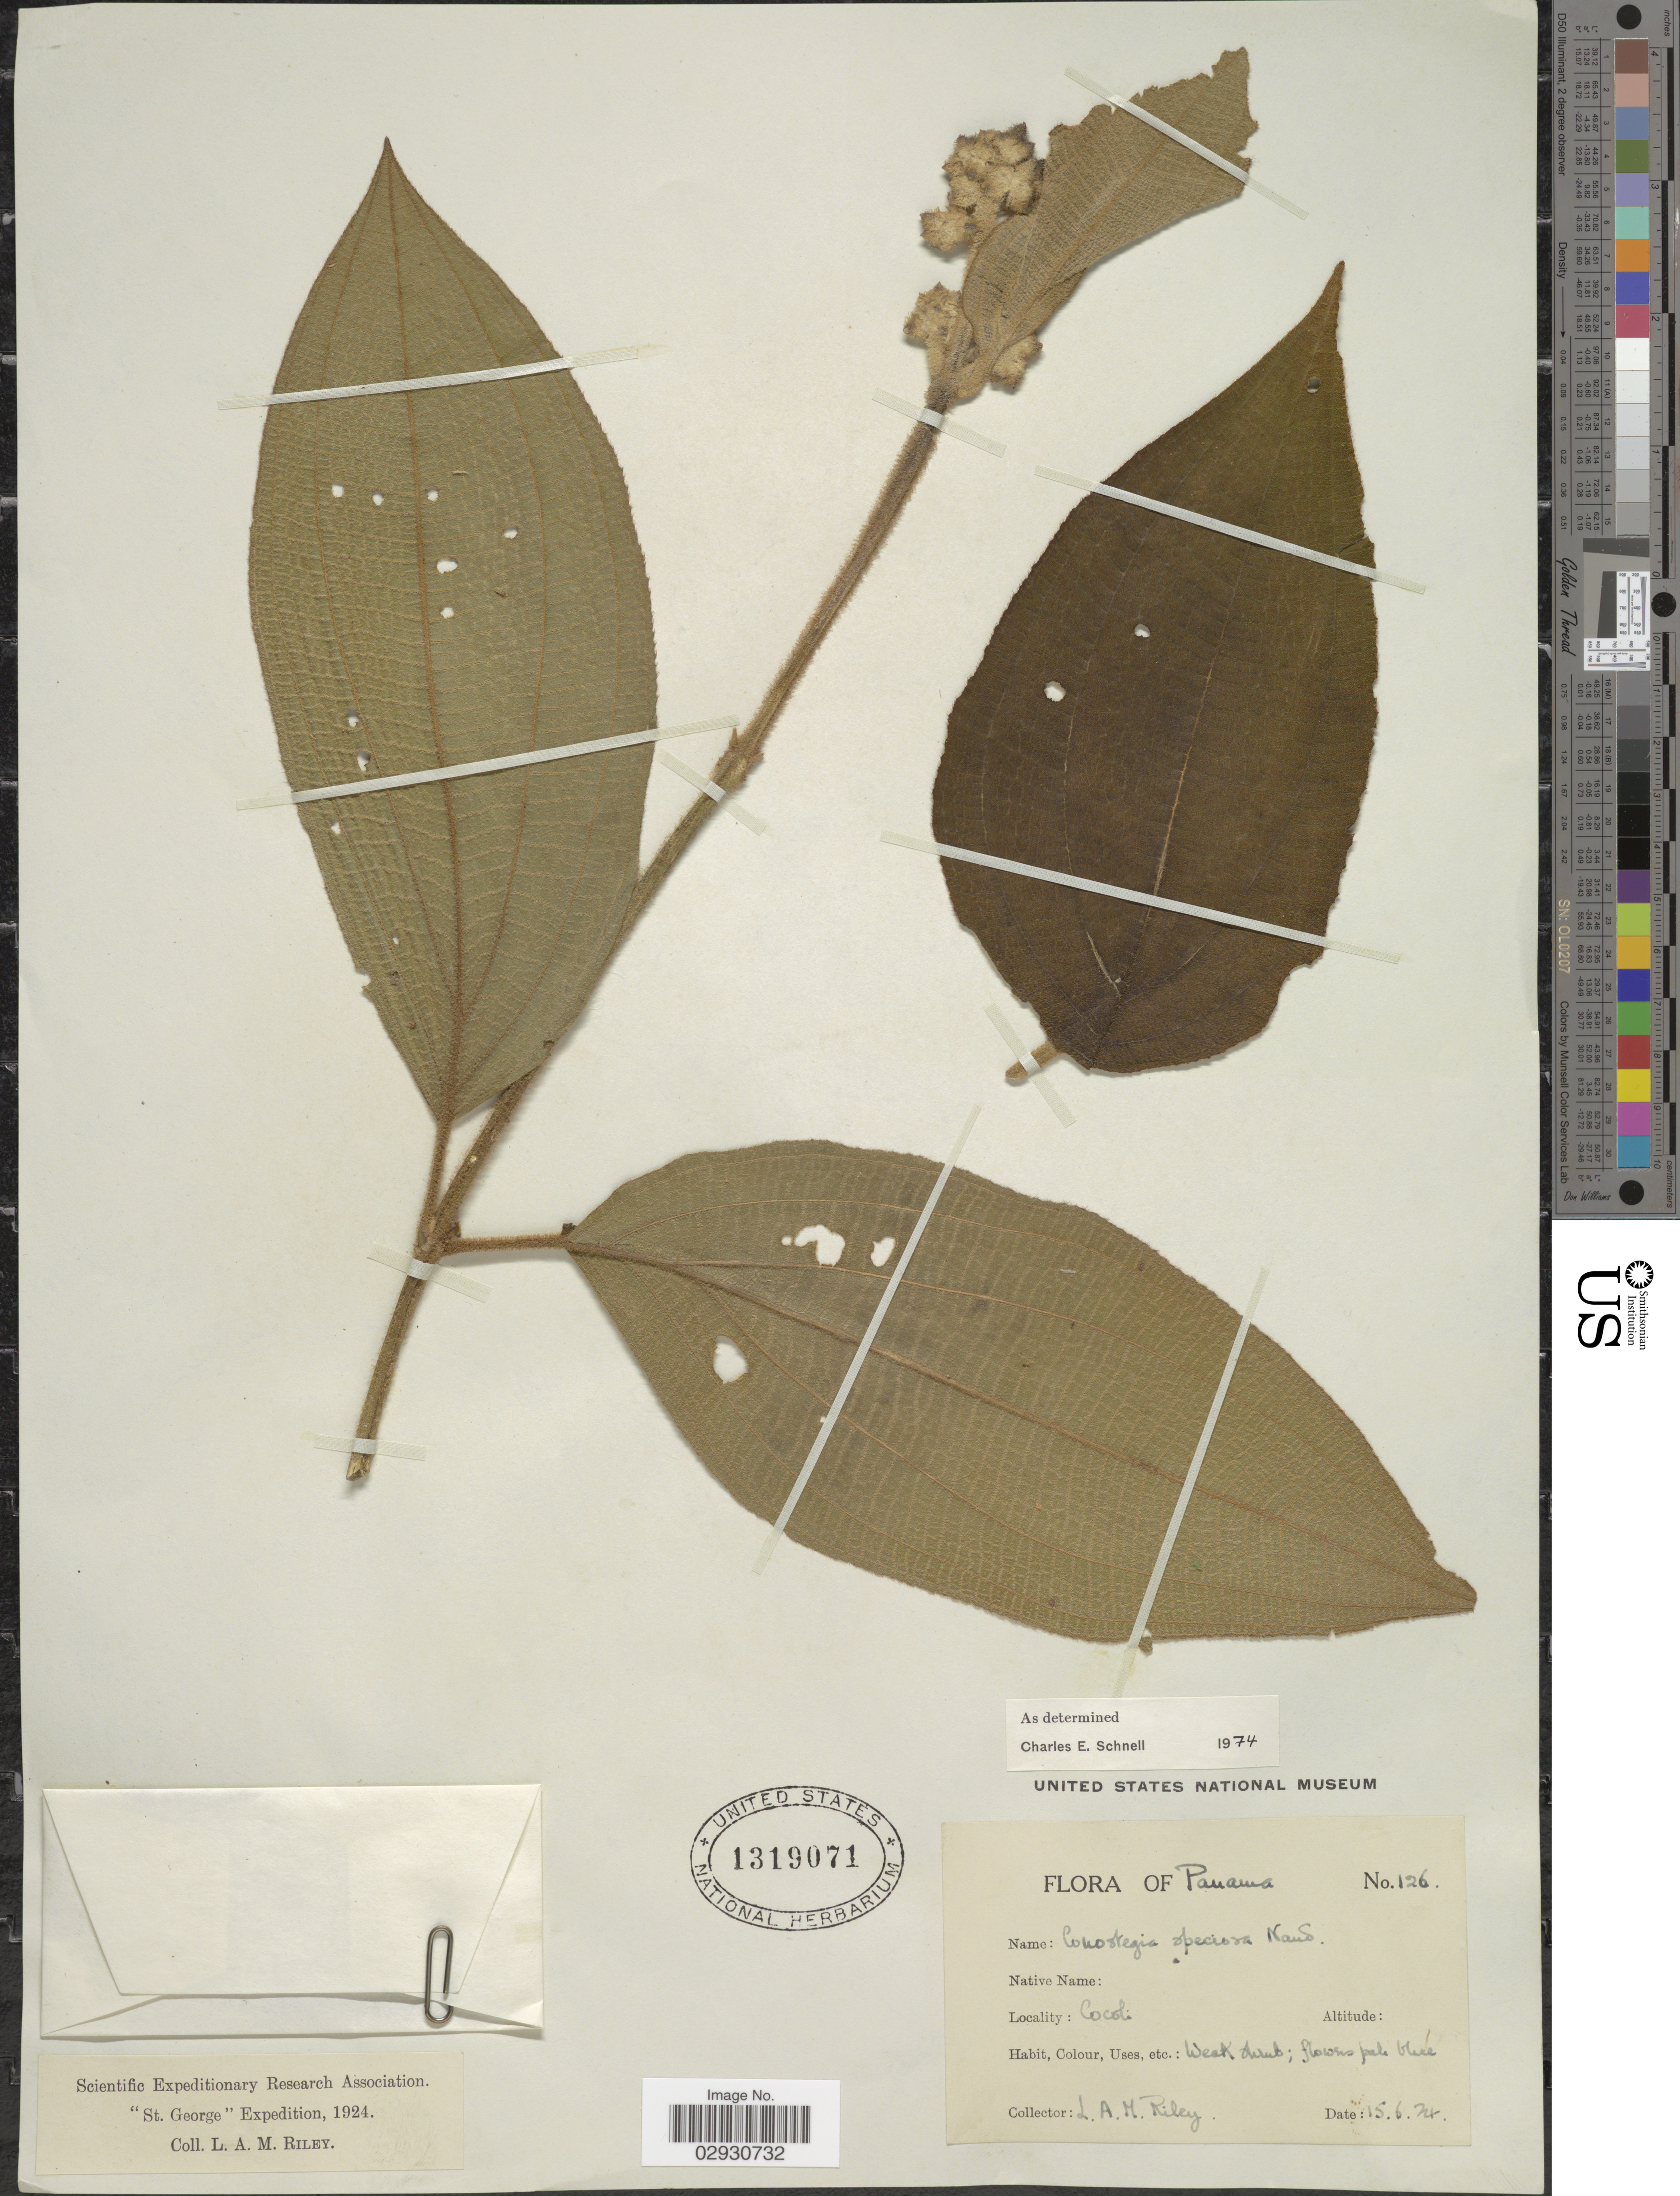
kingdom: Plantae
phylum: Tracheophyta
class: Magnoliopsida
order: Myrtales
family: Melastomataceae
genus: Conostegia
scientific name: Conostegia speciosa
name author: Naudin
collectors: L. A. M. Riley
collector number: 126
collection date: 1924-06-15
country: Panama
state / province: Panamá Oeste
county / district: Canal Zone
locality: Cocoli.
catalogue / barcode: US 1319071